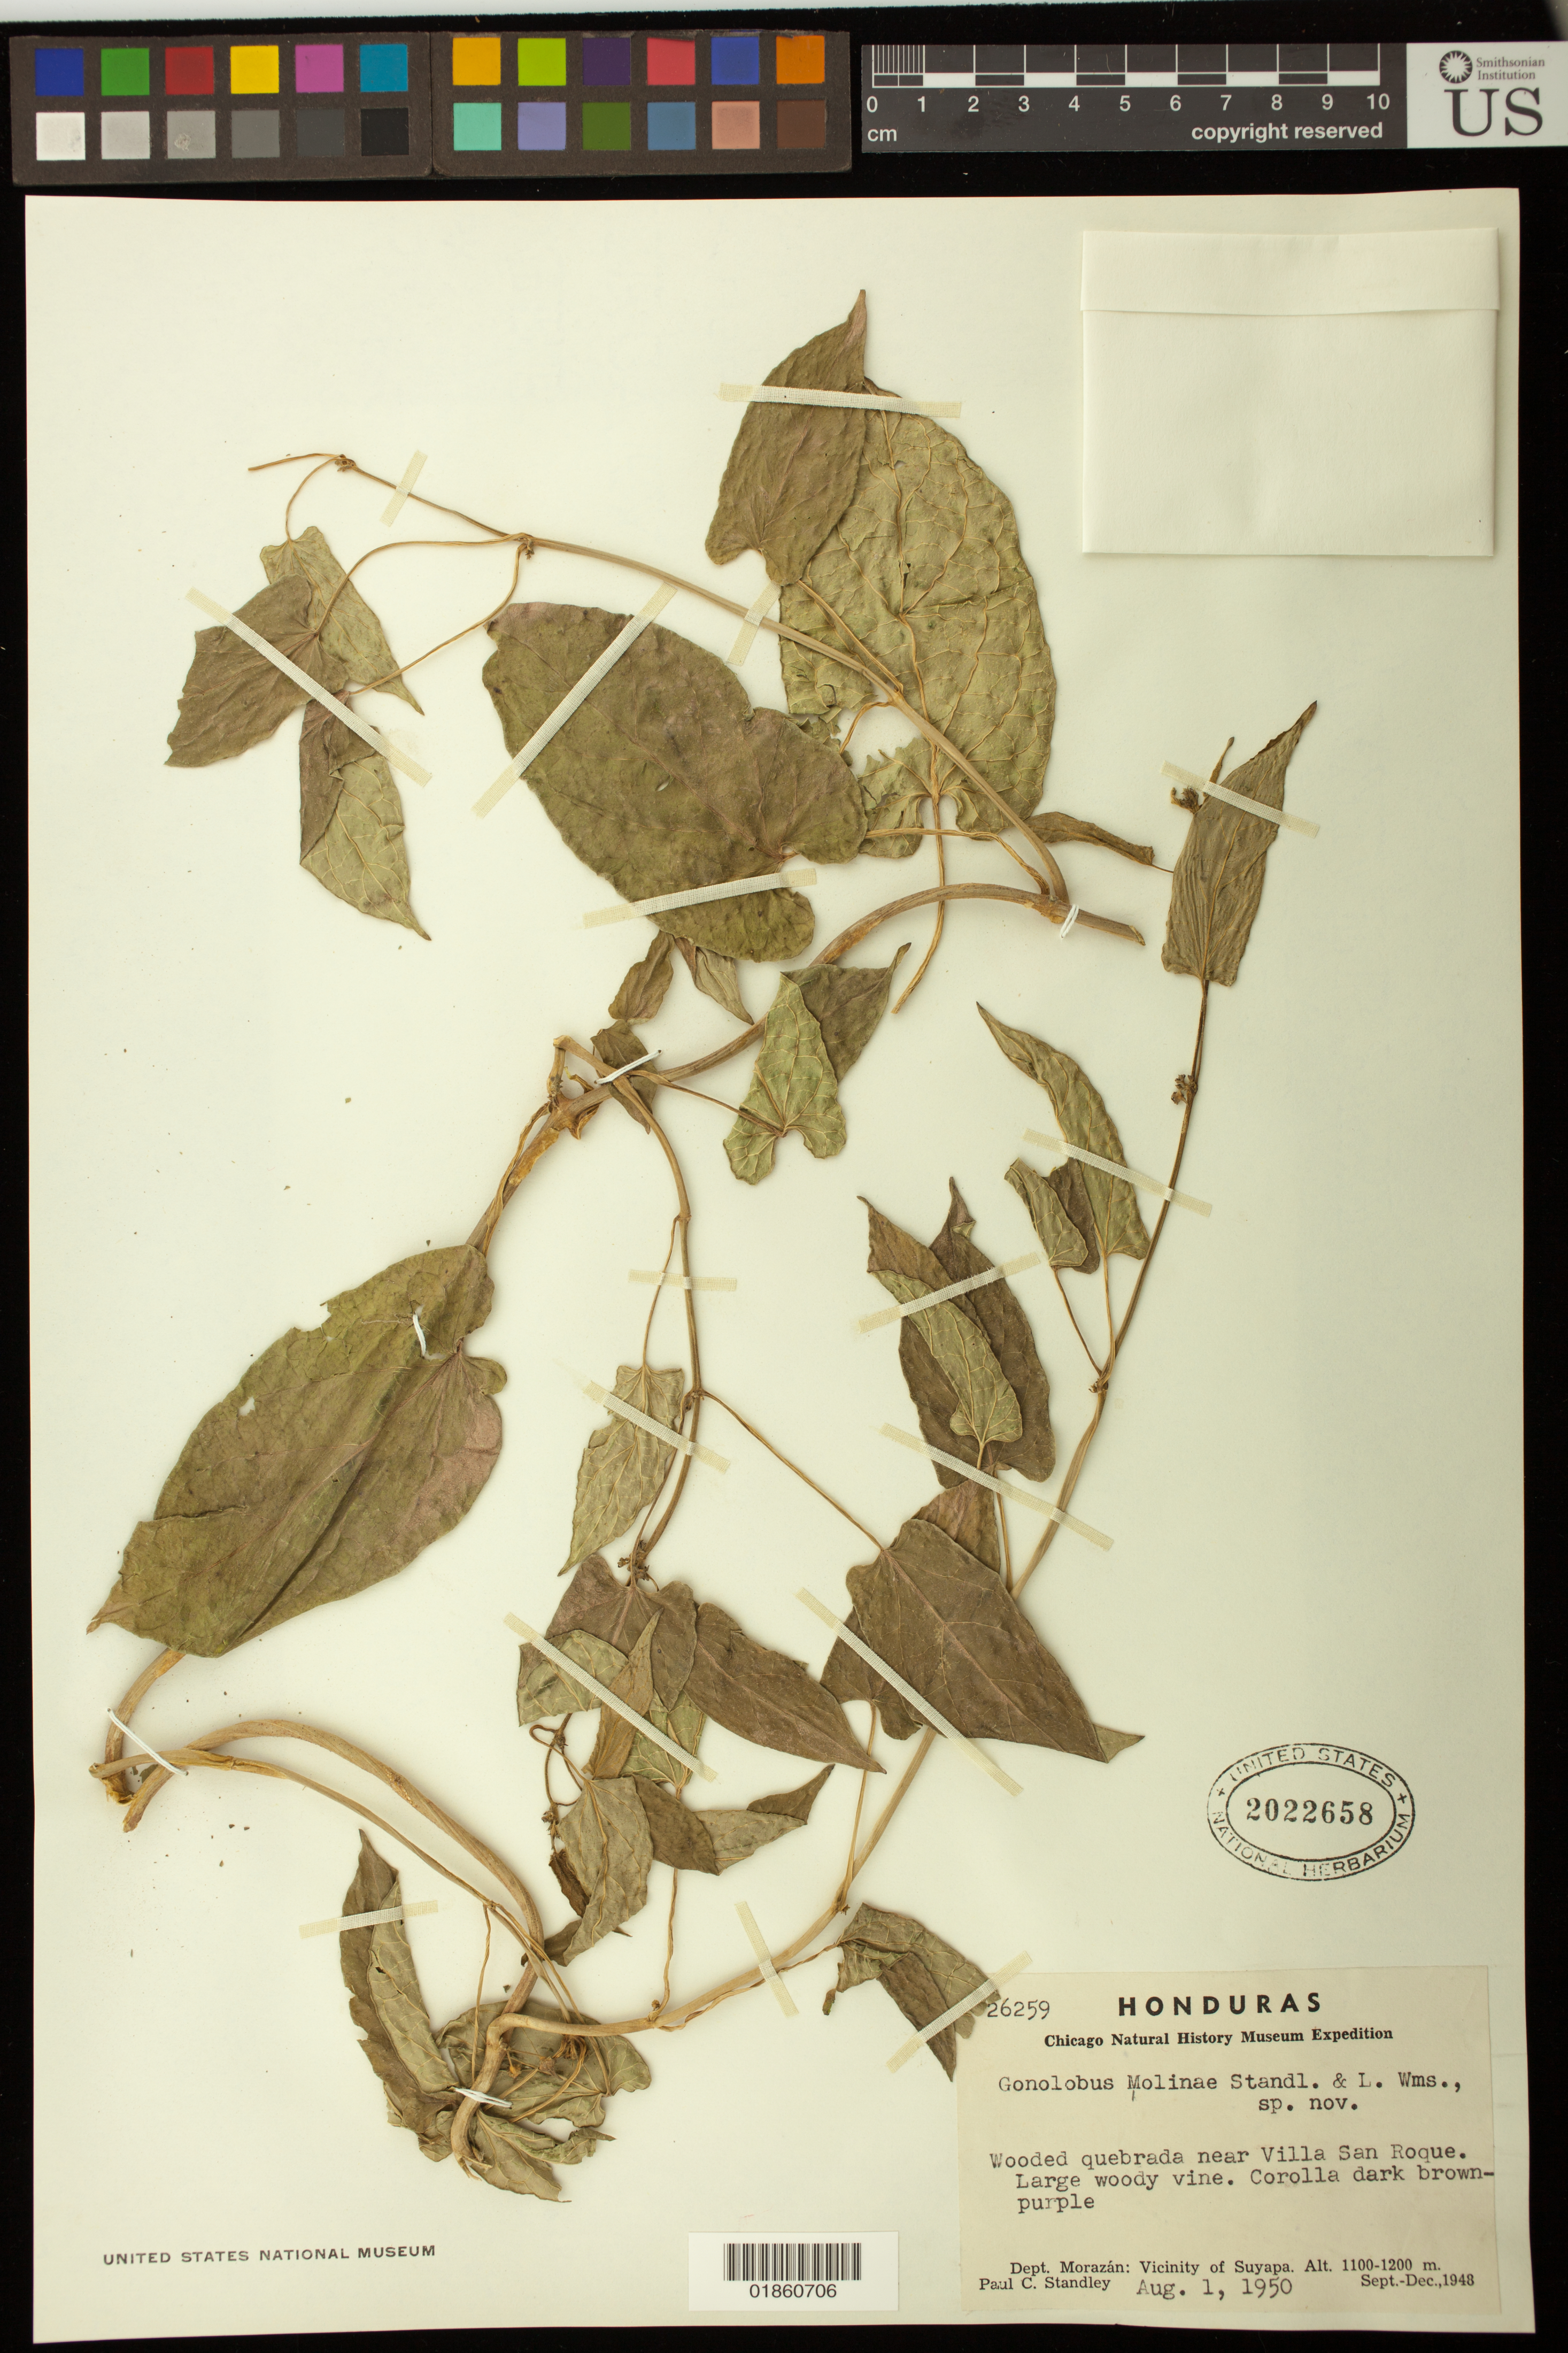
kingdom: Plantae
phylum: Tracheophyta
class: Magnoliopsida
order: Gentianales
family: Apocynaceae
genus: Gonolobus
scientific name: Gonolobus molinae Standl. & L.O. Williams sp. nov. ined.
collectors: P. C. Standley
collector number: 26259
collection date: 1950-08-01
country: Honduras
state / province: Fco. Morazán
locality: near Villa San Rouge. Vicinity of Suyapa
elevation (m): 1100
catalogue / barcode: US 2022658